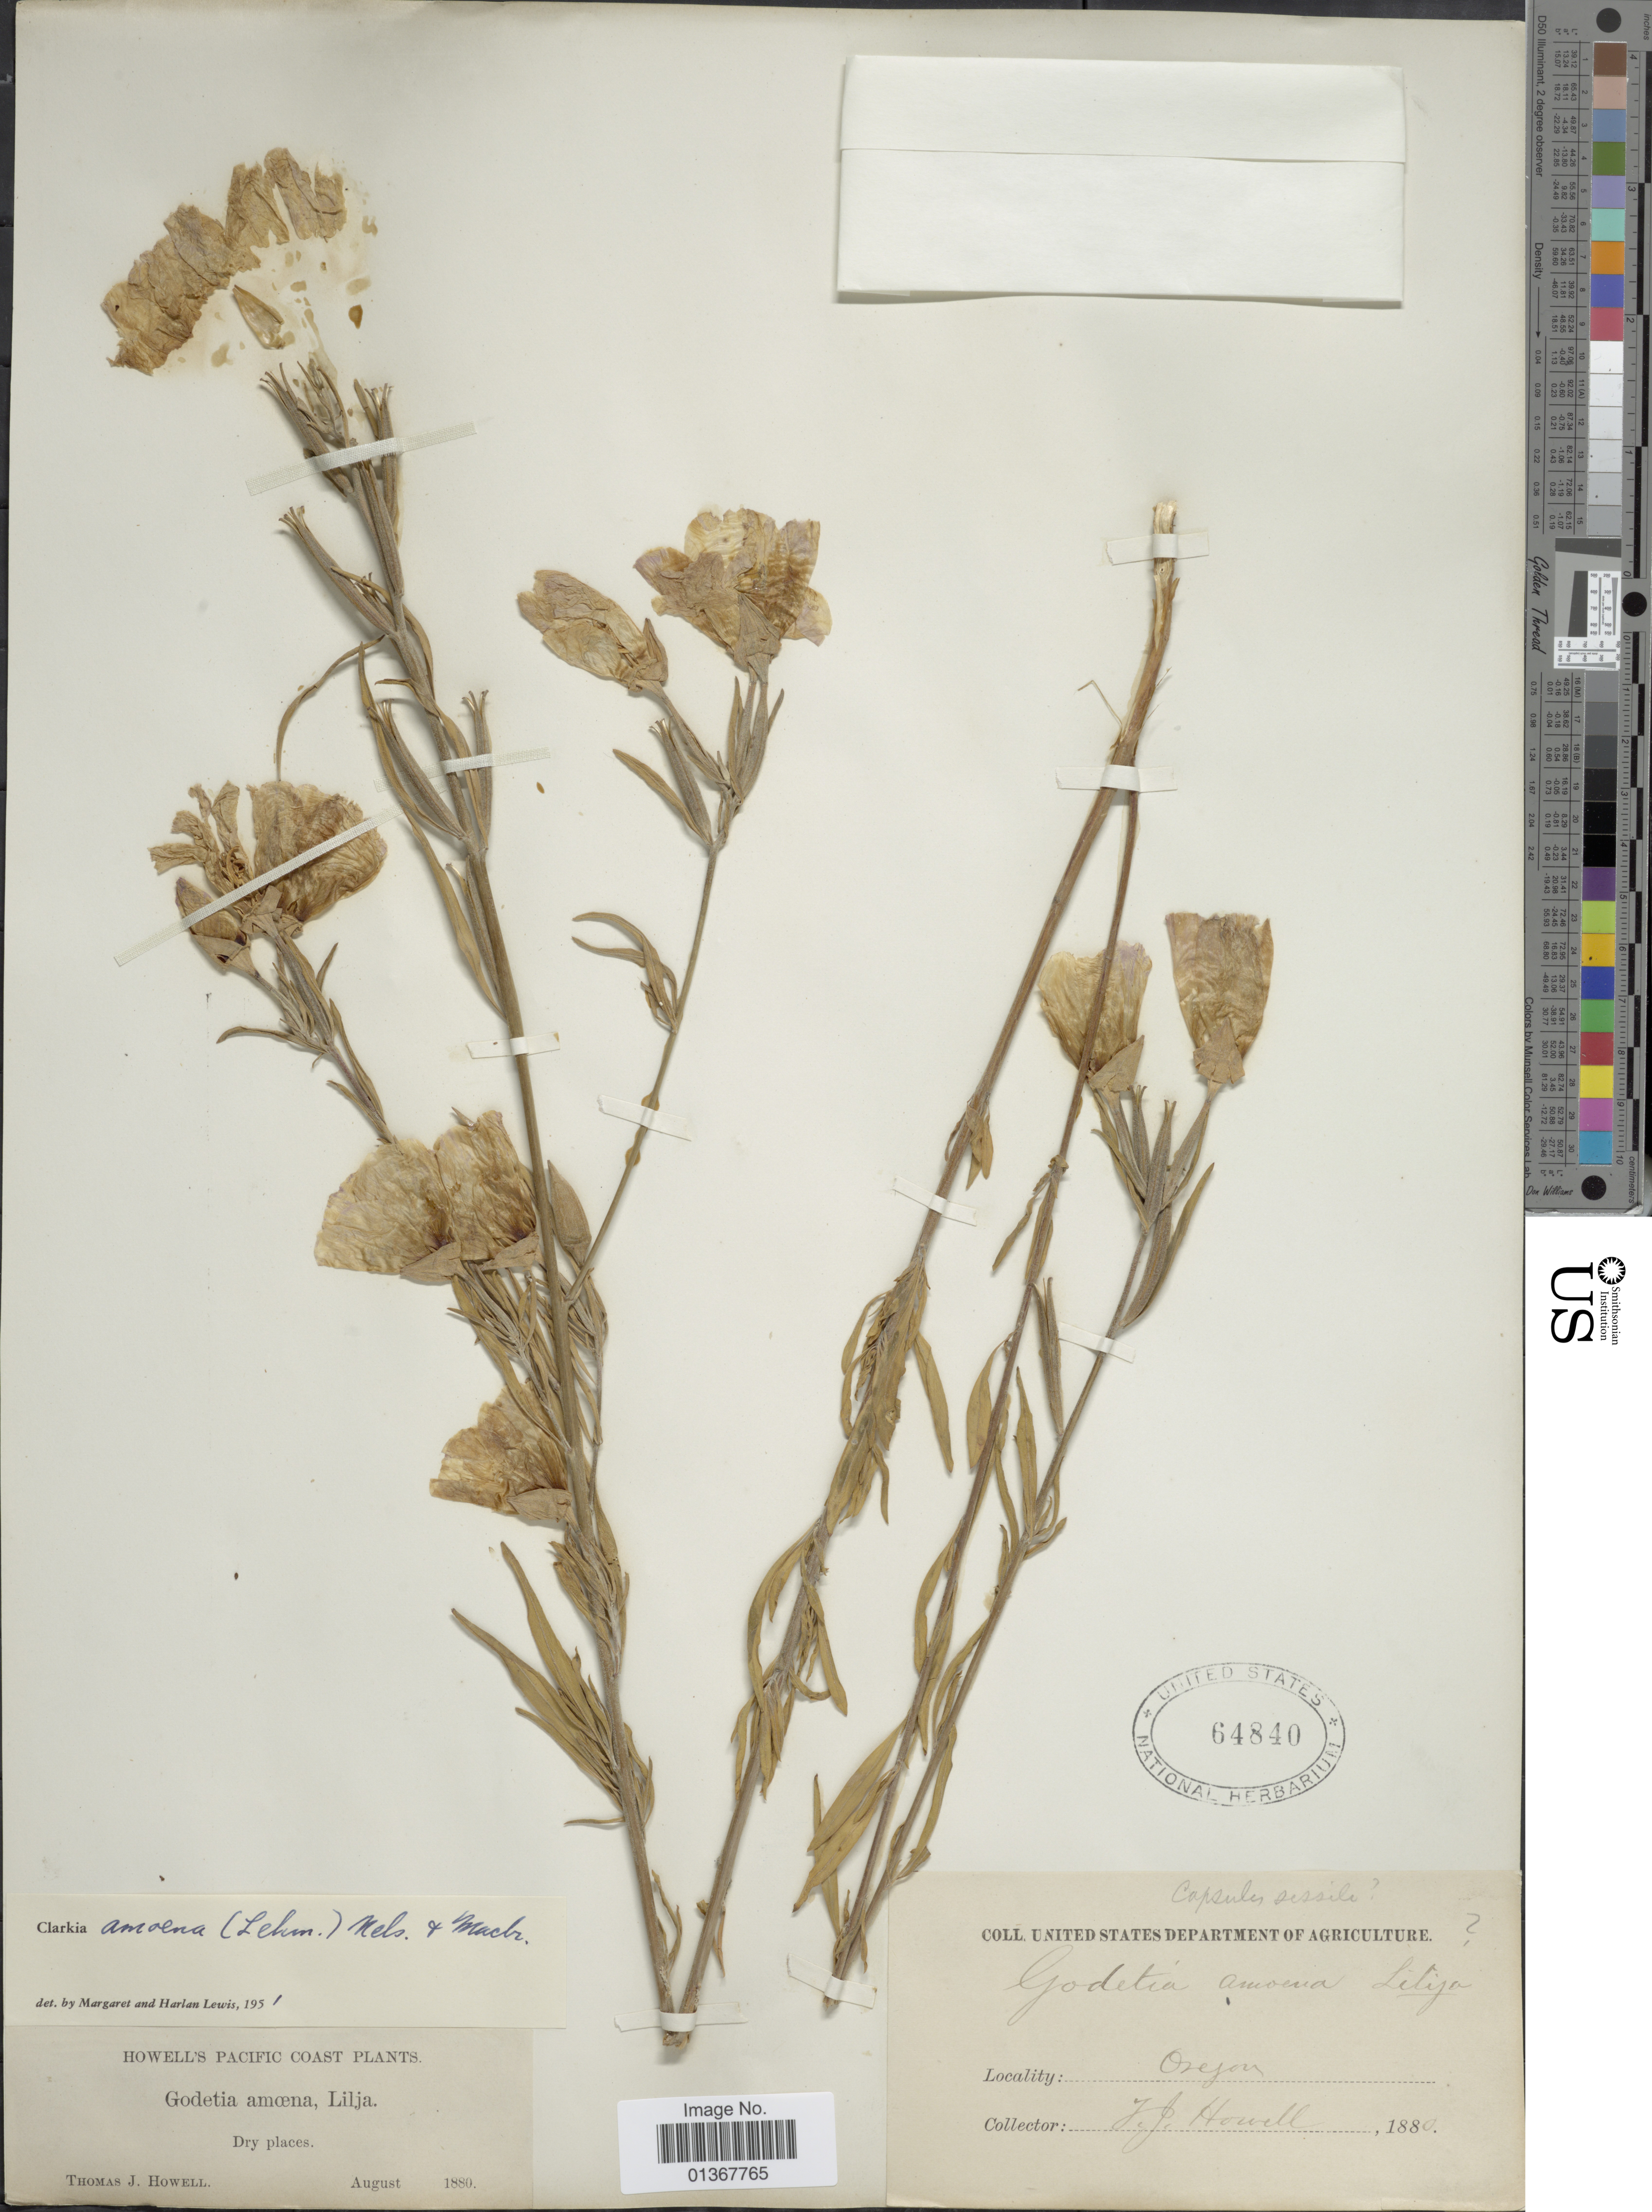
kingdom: Plantae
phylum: Tracheophyta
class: Magnoliopsida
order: Myrtales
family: Onagraceae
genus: Clarkia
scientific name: Clarkia amoena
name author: (Lehm.) A. Nelson & J.F. Macbr.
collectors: T. J. Howell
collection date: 1880-08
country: United States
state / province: Oregon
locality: Howell's Pacific Coast Plants, Dry places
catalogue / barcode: US 64840